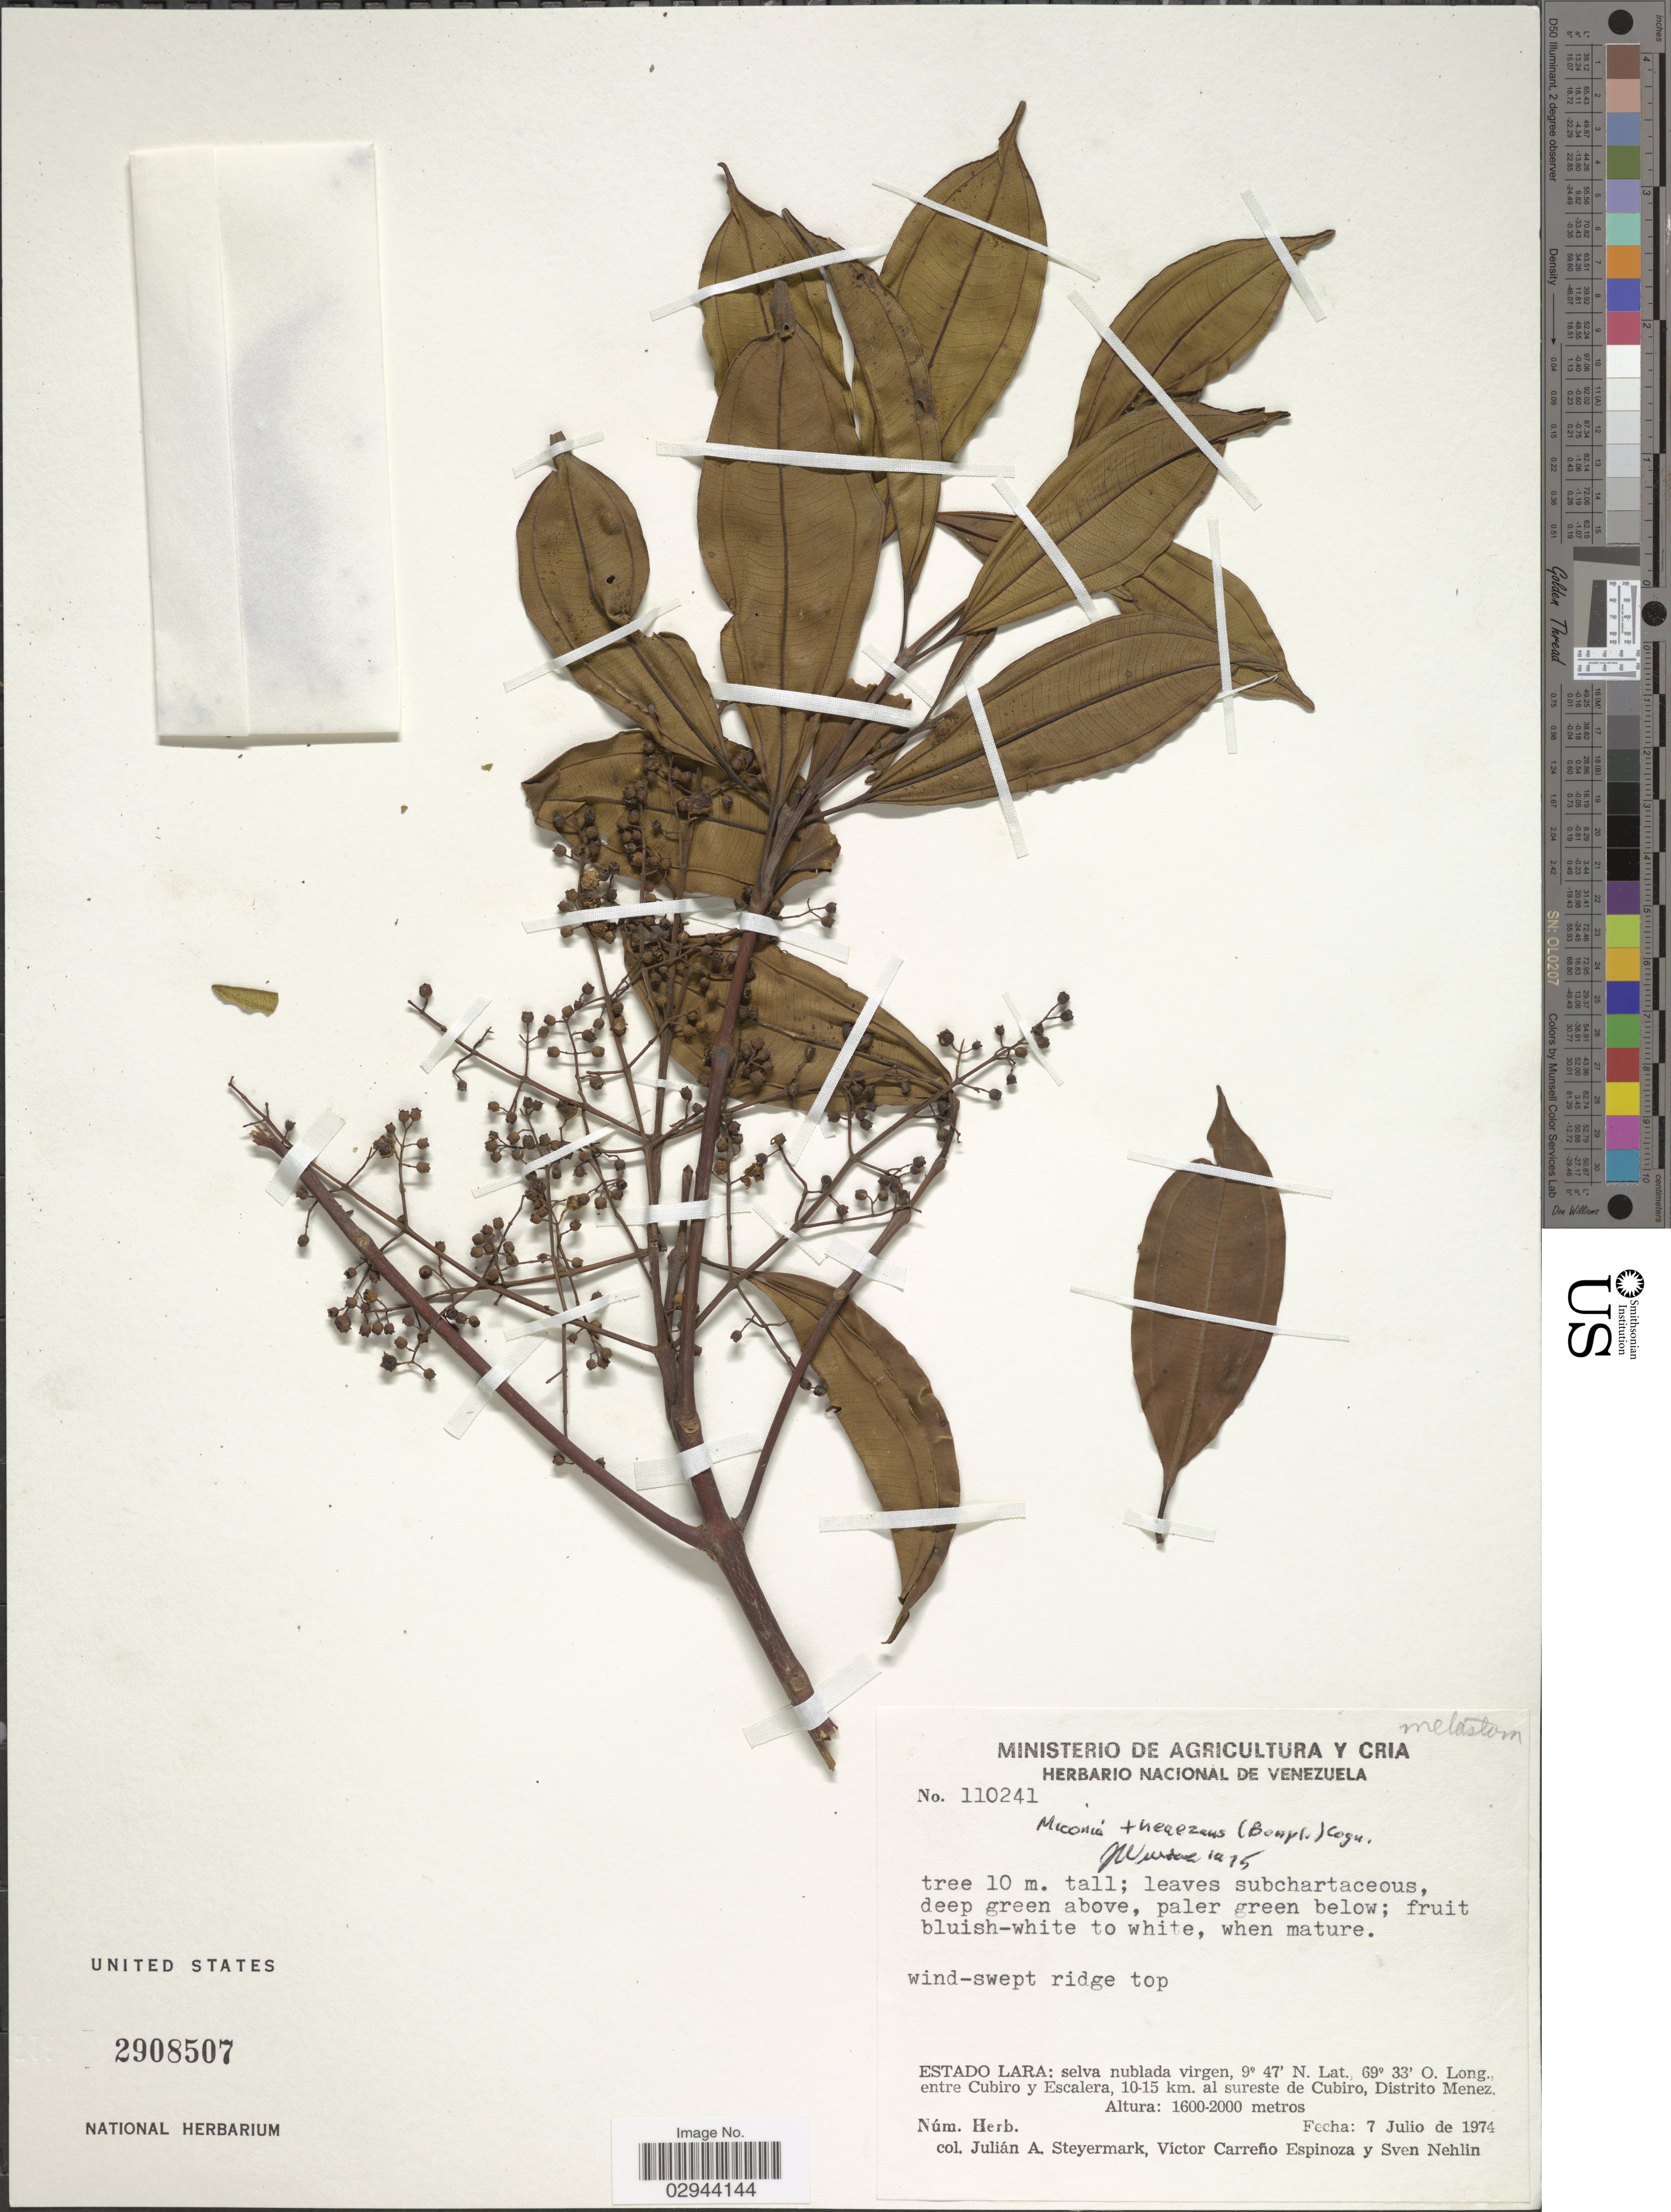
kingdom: Plantae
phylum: Tracheophyta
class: Magnoliopsida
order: Myrtales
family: Melastomataceae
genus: Miconia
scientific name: Miconia theizans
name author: (Bonpl.) Cogn.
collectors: J. Steyermark, V. Carreño E. & S. Nehlin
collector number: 110241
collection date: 1974-07-07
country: Venezuela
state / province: Lara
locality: Selva nublada virgen, entre Cubiro y Escalera, 10-15 km. al sureste de Cubiro, Distrito Menez.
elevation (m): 1600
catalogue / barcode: US 2908507